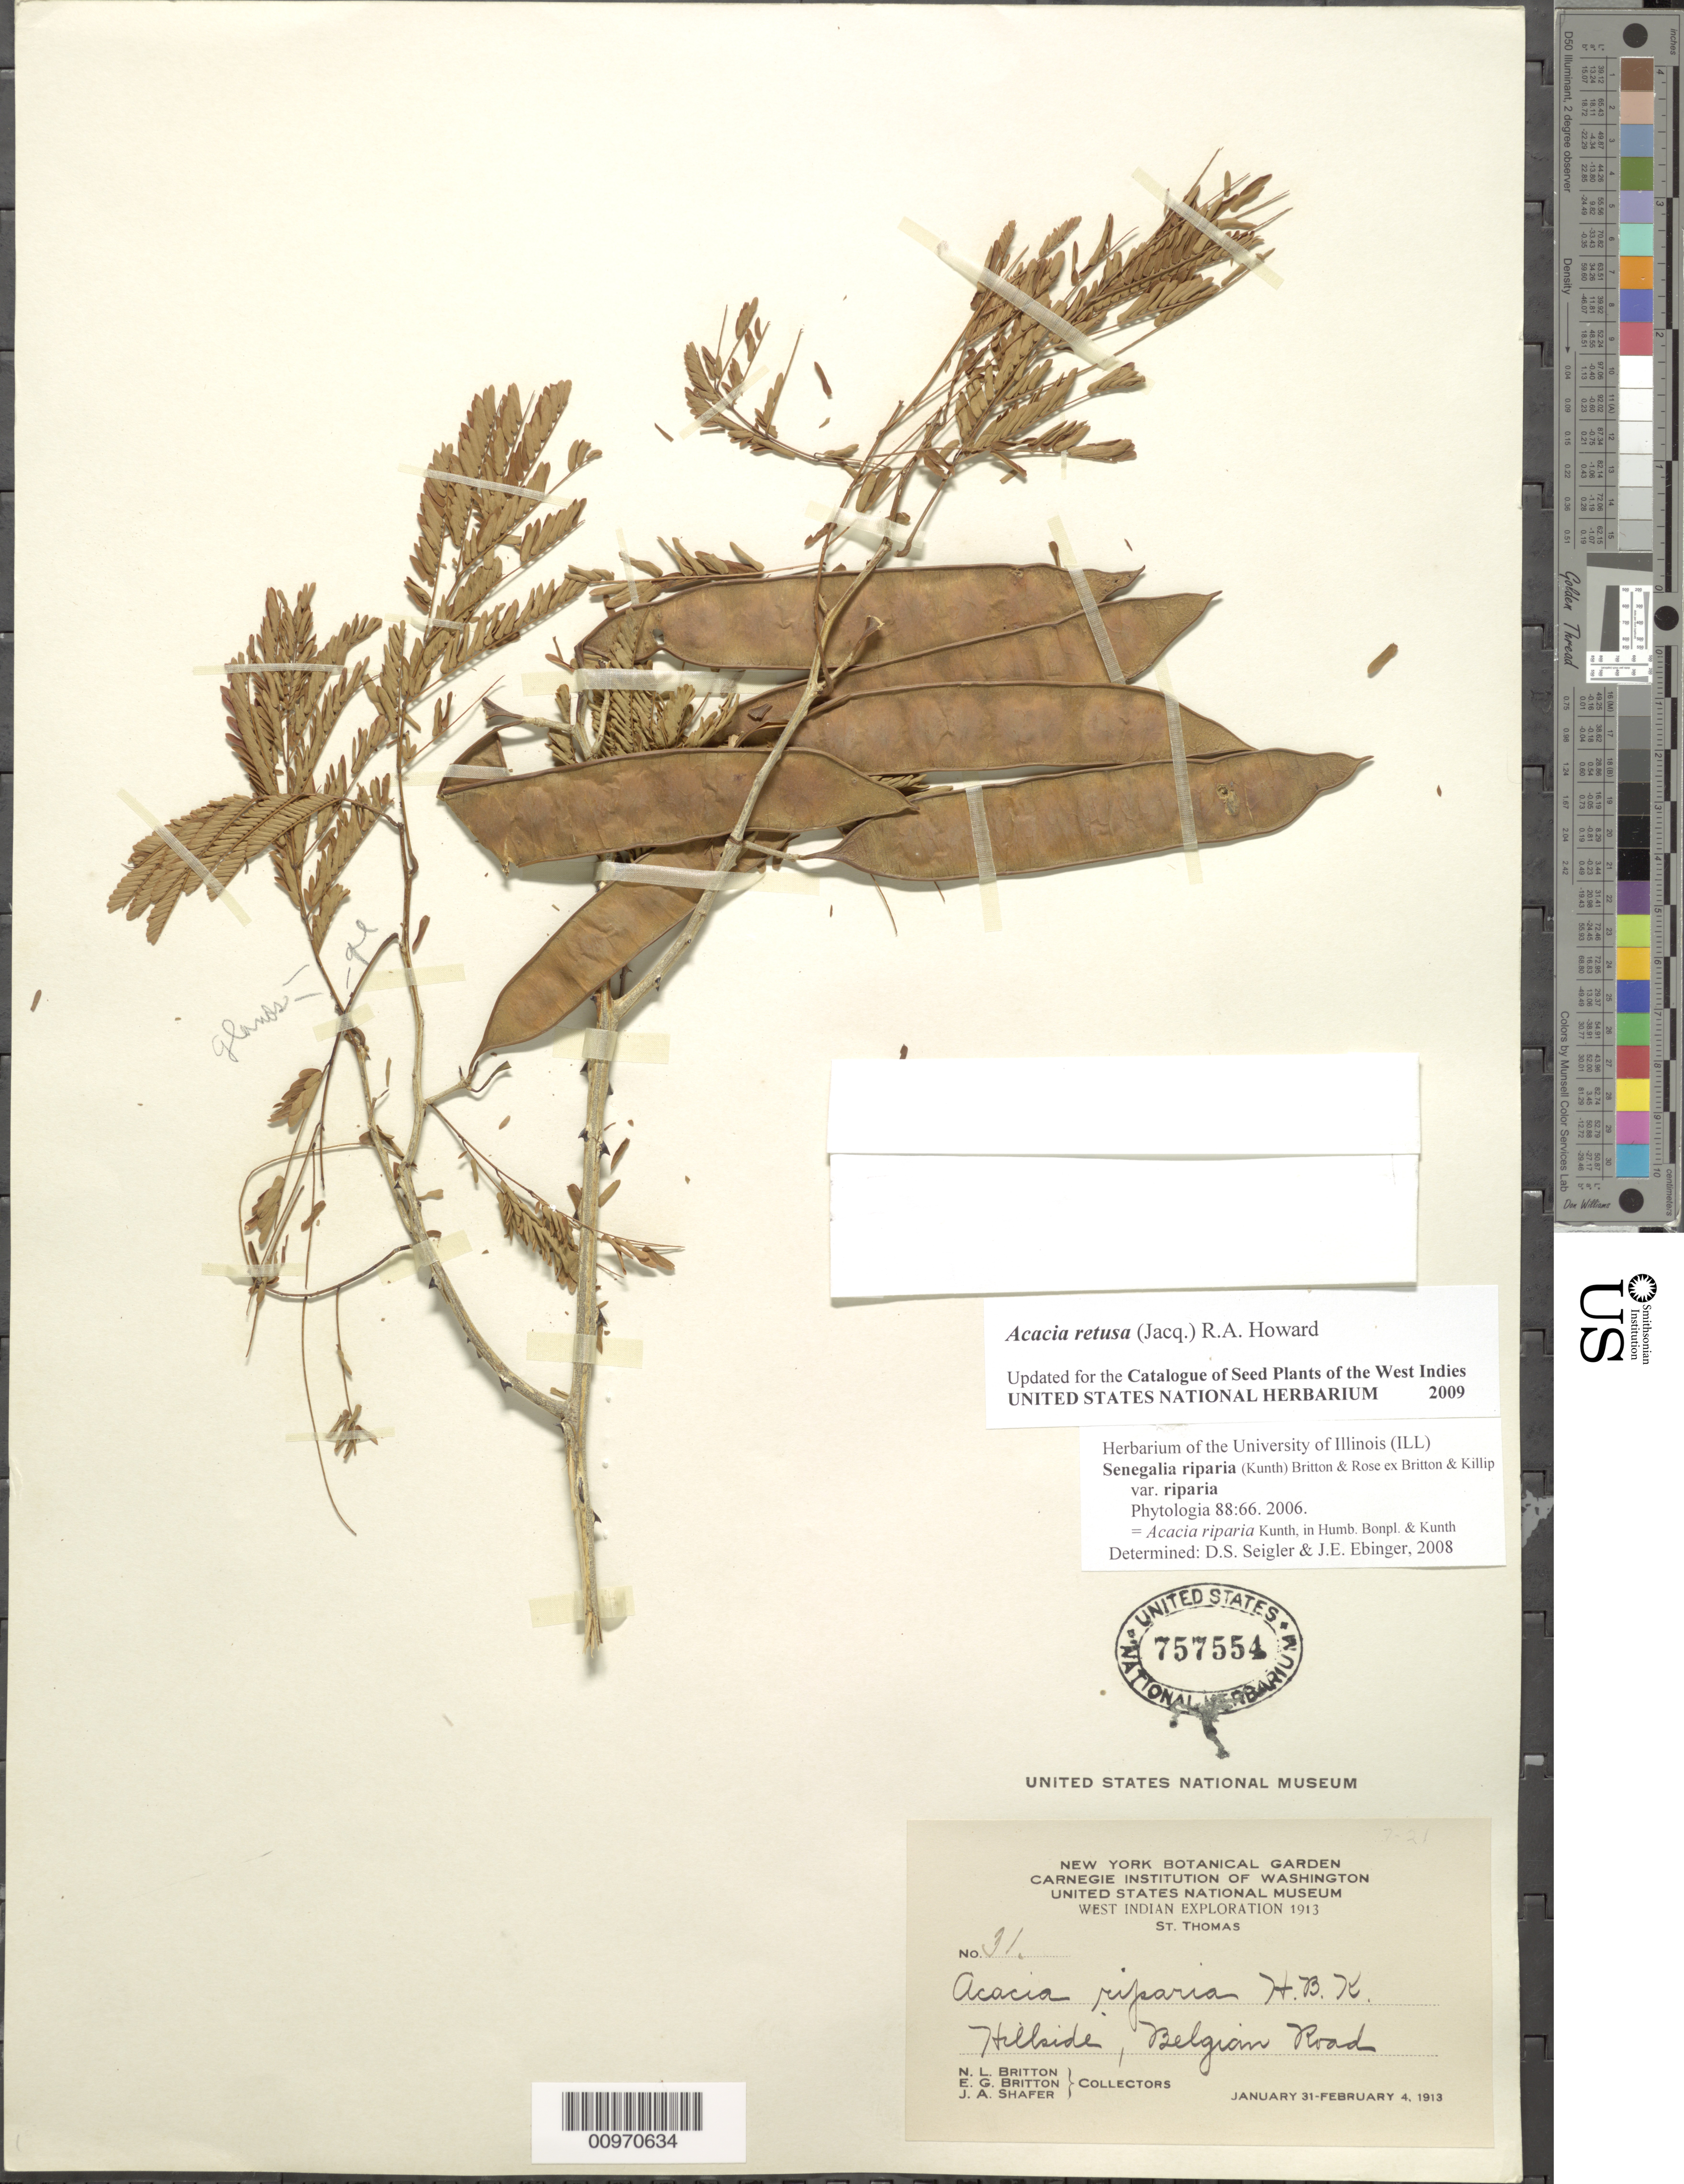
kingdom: Plantae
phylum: Tracheophyta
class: Magnoliopsida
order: Fabales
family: Fabaceae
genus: Senegalia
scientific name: Senegalia riparia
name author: (Kunth) Britton & Rose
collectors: N. Britton, E. G. Britton & J. A. Shafer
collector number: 31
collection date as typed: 31 Jan 1913 to 04 Feb 1913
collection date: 1913-01-31/1913-02-04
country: U.S. Virgin Islands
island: St. Thomas I.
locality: Belgian Road.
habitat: Hillside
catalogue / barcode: US 757554